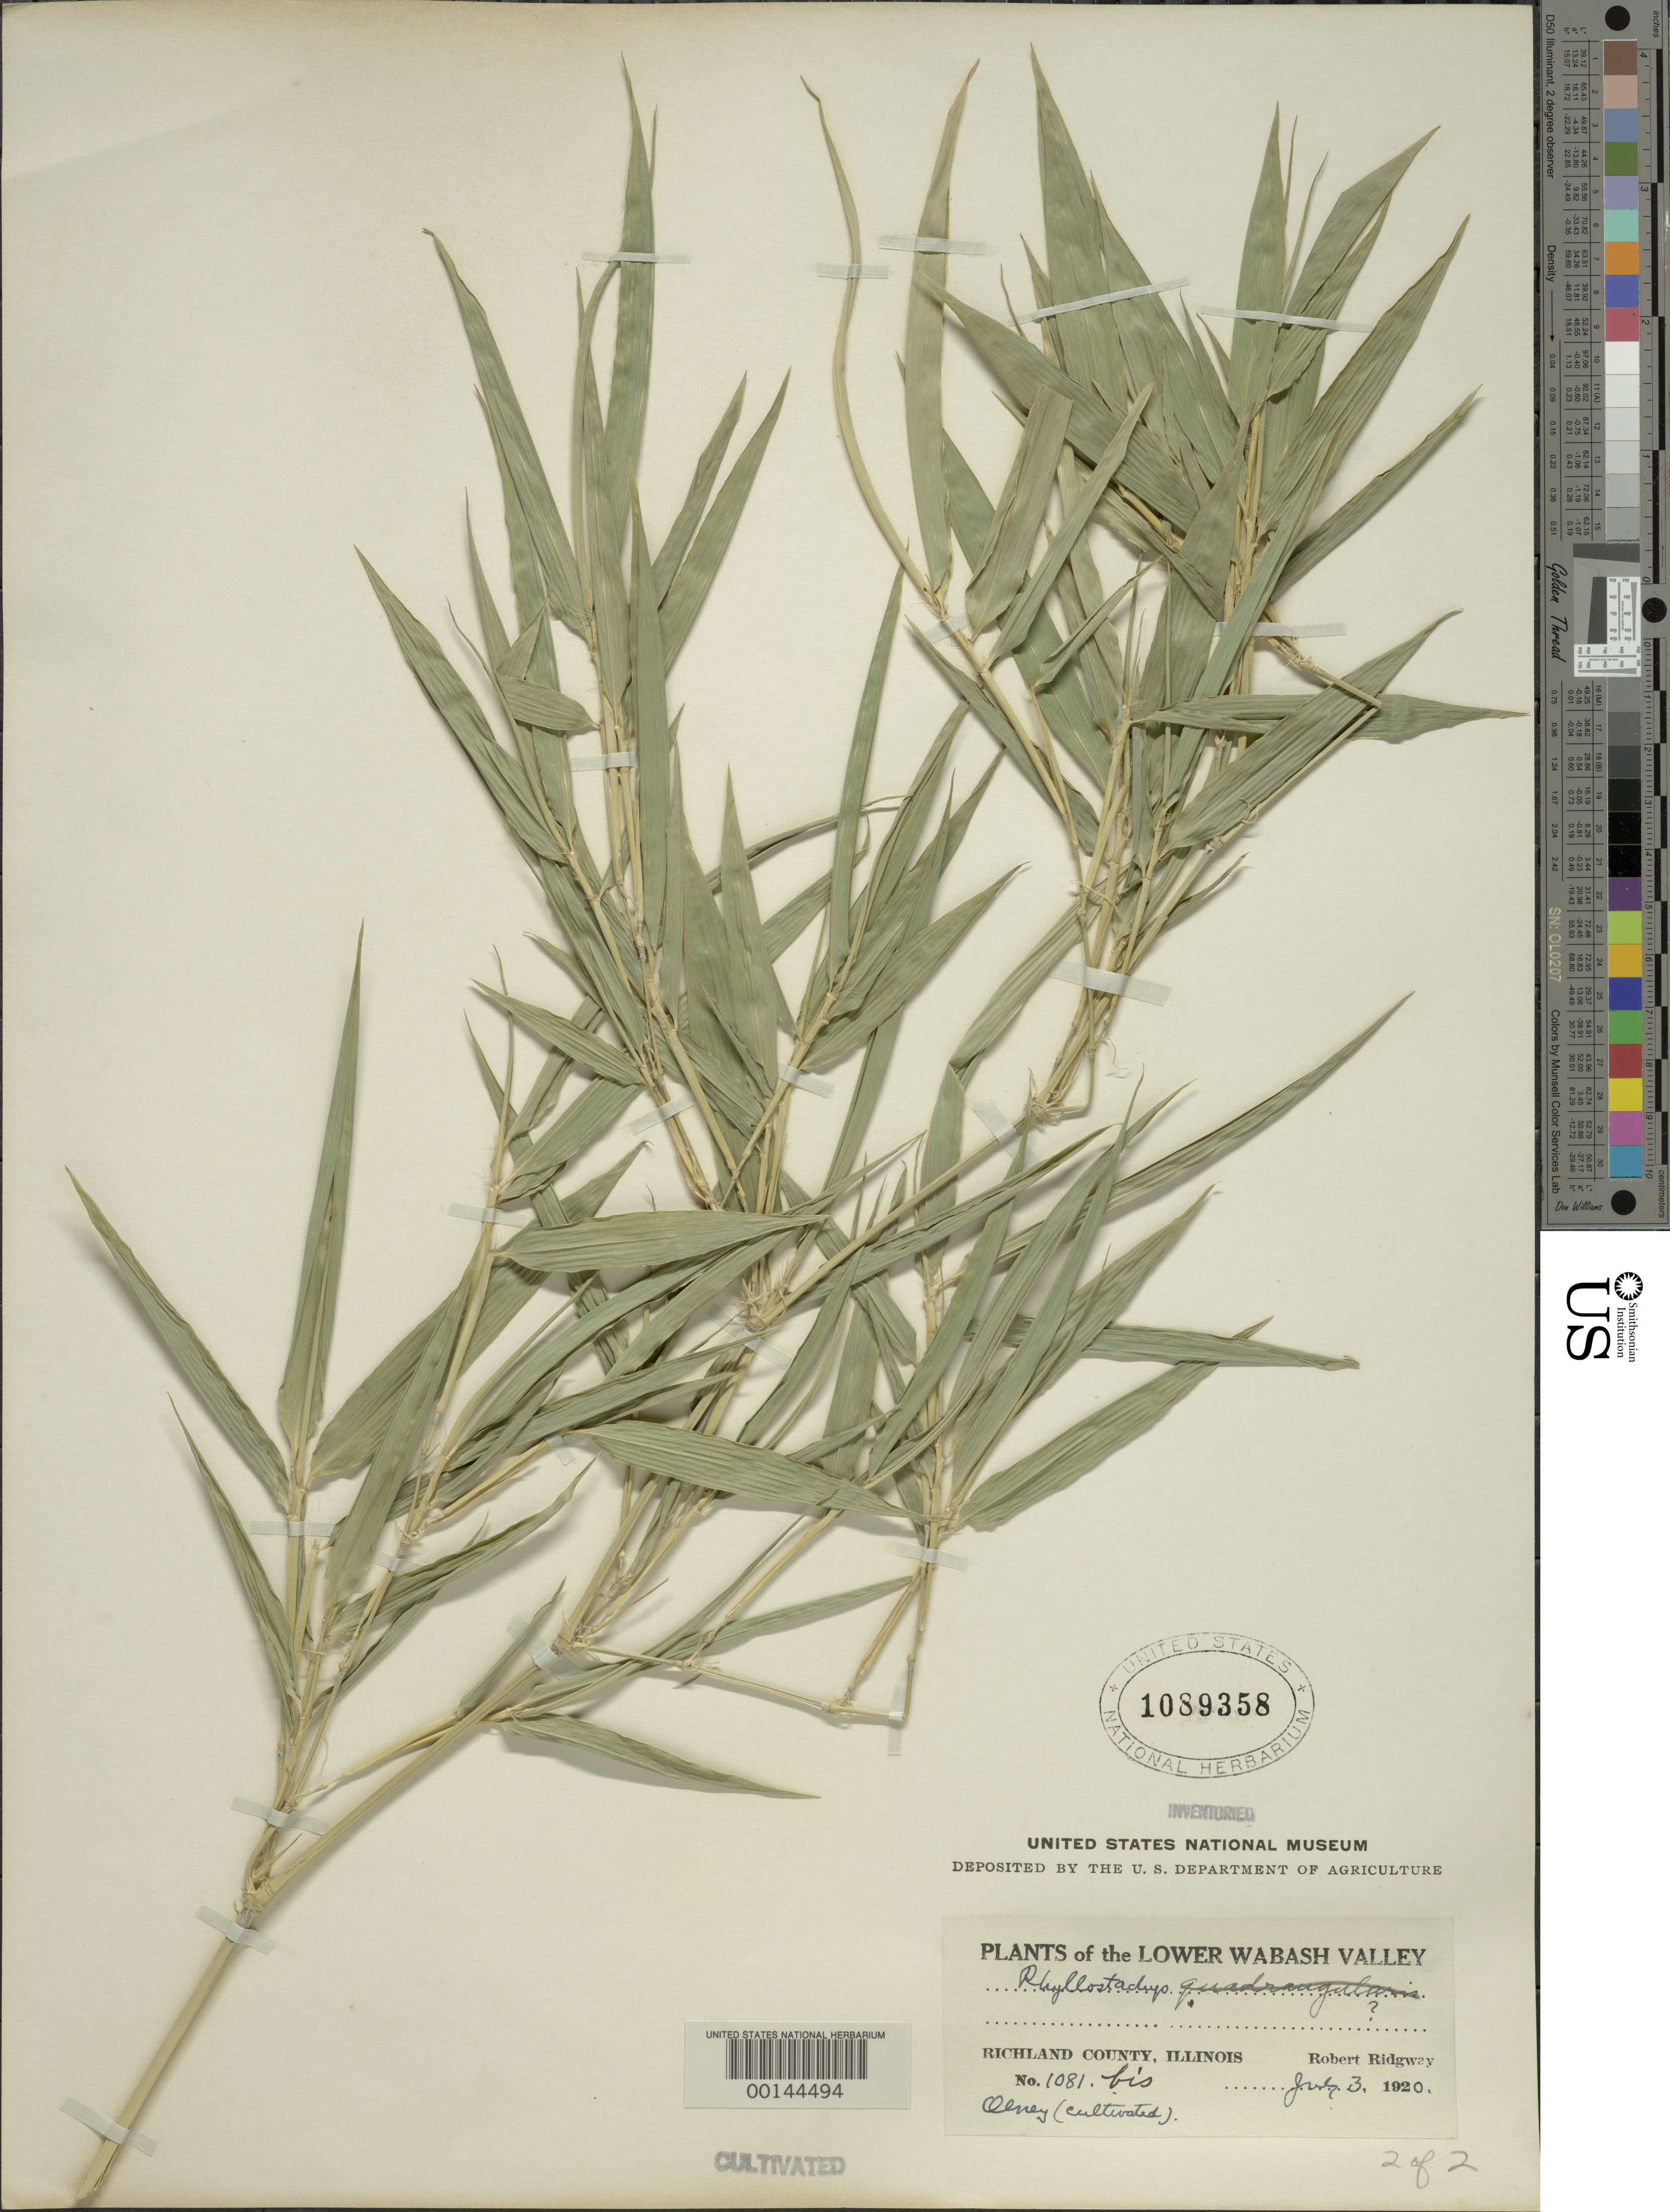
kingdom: Plantae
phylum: Tracheophyta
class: Liliopsida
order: Poales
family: Poaceae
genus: Phyllostachys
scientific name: Phyllostachys sp.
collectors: R. Ridgway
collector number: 1081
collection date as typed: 03 Jul 1920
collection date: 1920-07-03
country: United States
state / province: Illinois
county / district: Richland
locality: Olney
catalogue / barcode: US 1089358